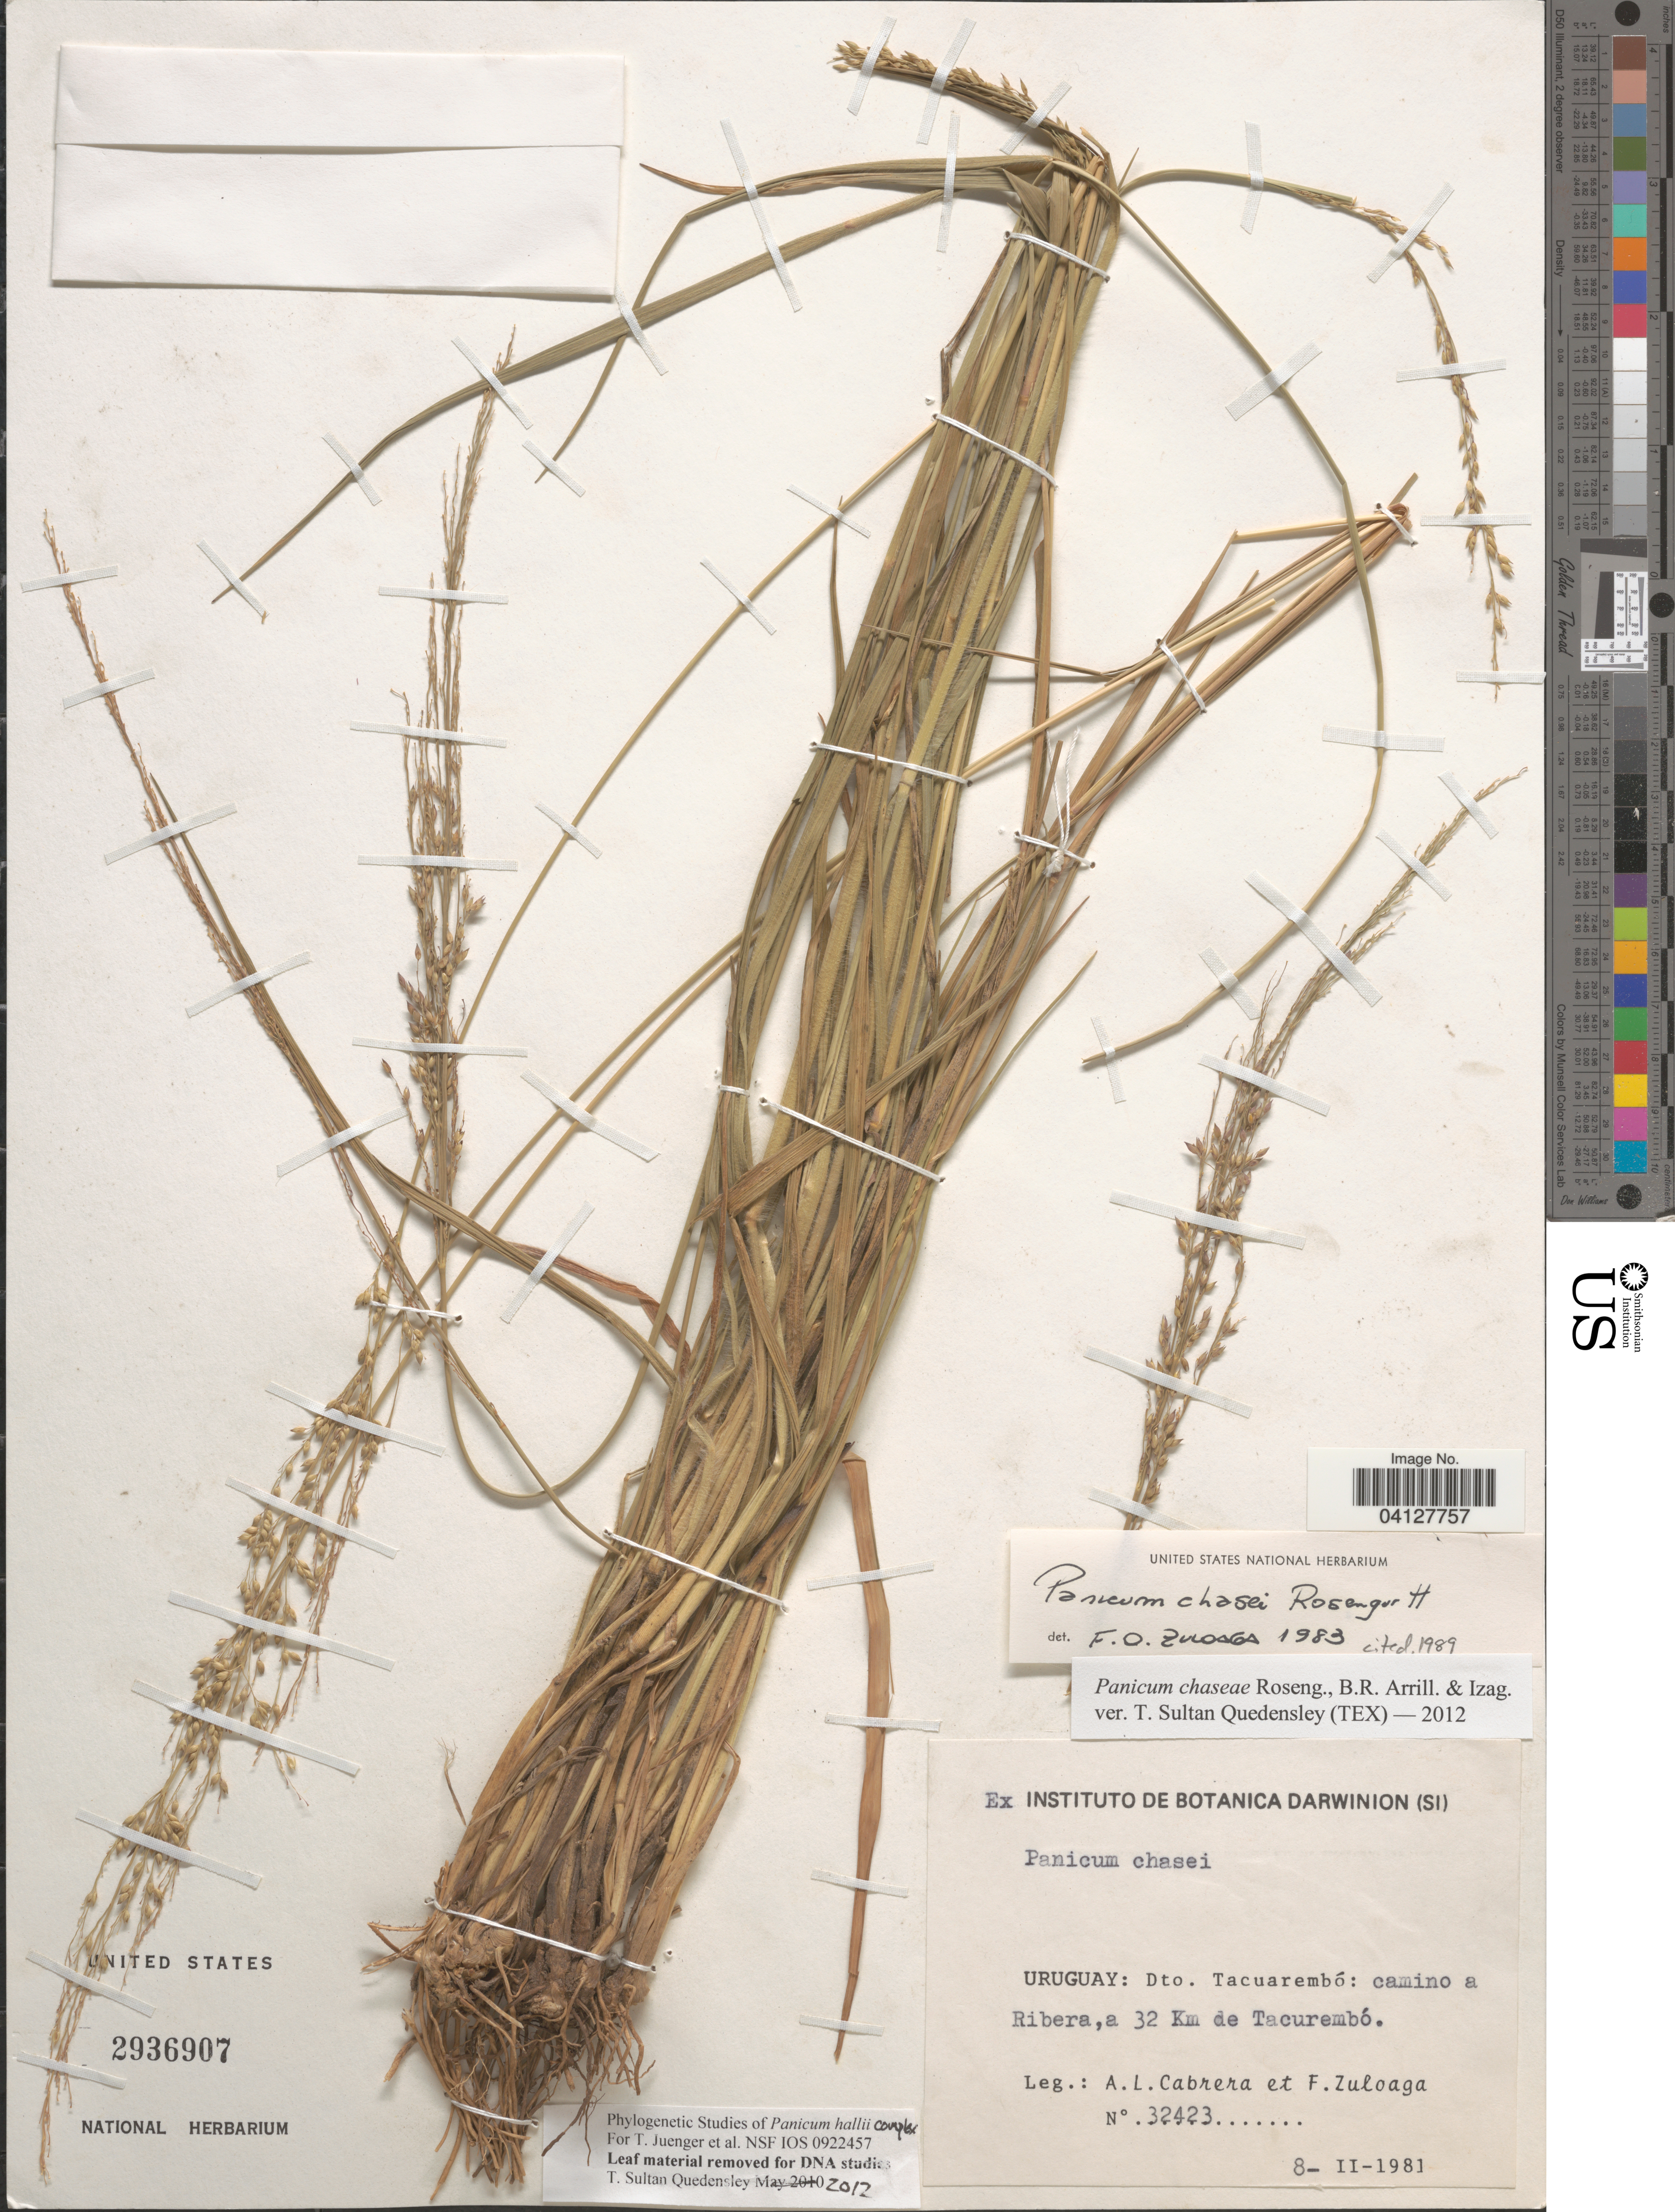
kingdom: Plantae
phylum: Tracheophyta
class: Liliopsida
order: Poales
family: Poaceae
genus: Panicum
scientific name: Panicum chasei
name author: Roseng.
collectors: A. L. Cabrera & F. Zuloaga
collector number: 32423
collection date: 1981-02-08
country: Uruguay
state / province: Tacuarembó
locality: Dto. Tacuarembó: camino a Ribera, a 32 Km de Tacurembó.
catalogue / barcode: US 2936907